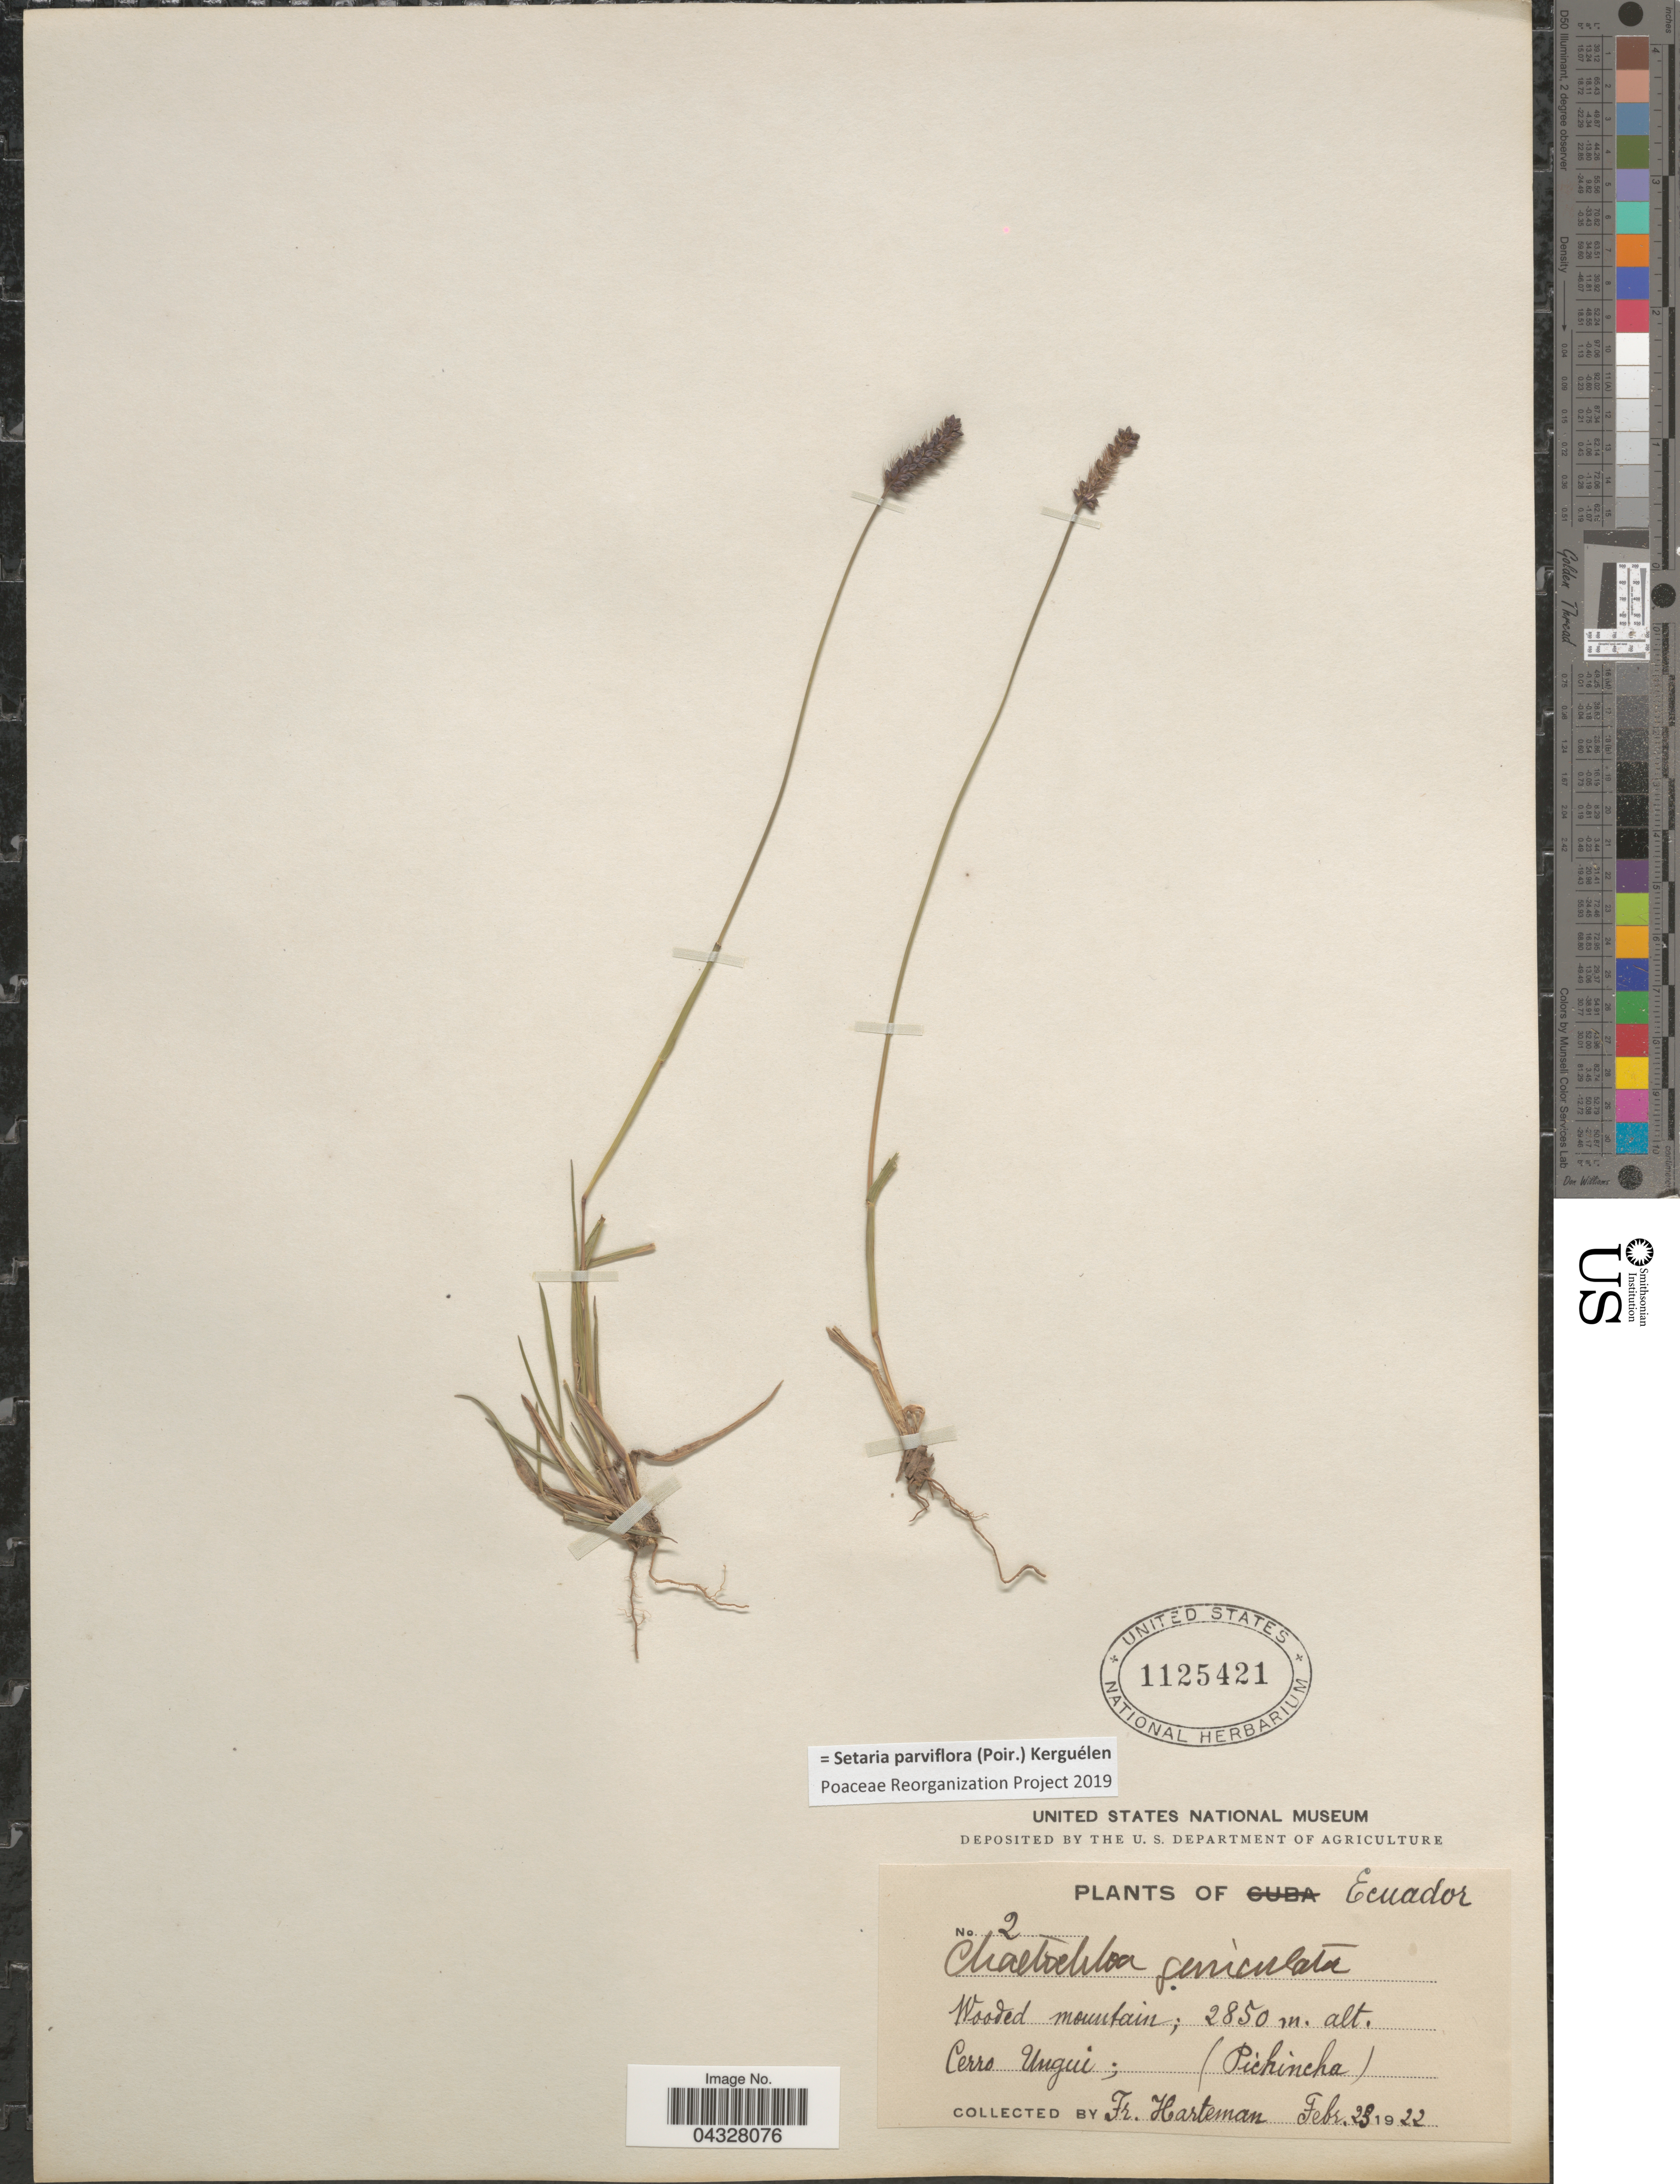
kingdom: Plantae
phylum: Tracheophyta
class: Liliopsida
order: Poales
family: Poaceae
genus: Setaria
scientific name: Setaria parviflora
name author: (Poir.) Kerguélen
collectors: Harteman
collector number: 2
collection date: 1922-02-23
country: Ecuador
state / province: Pichincha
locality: Cerro Ungui.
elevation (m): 2850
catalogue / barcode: US 1125421